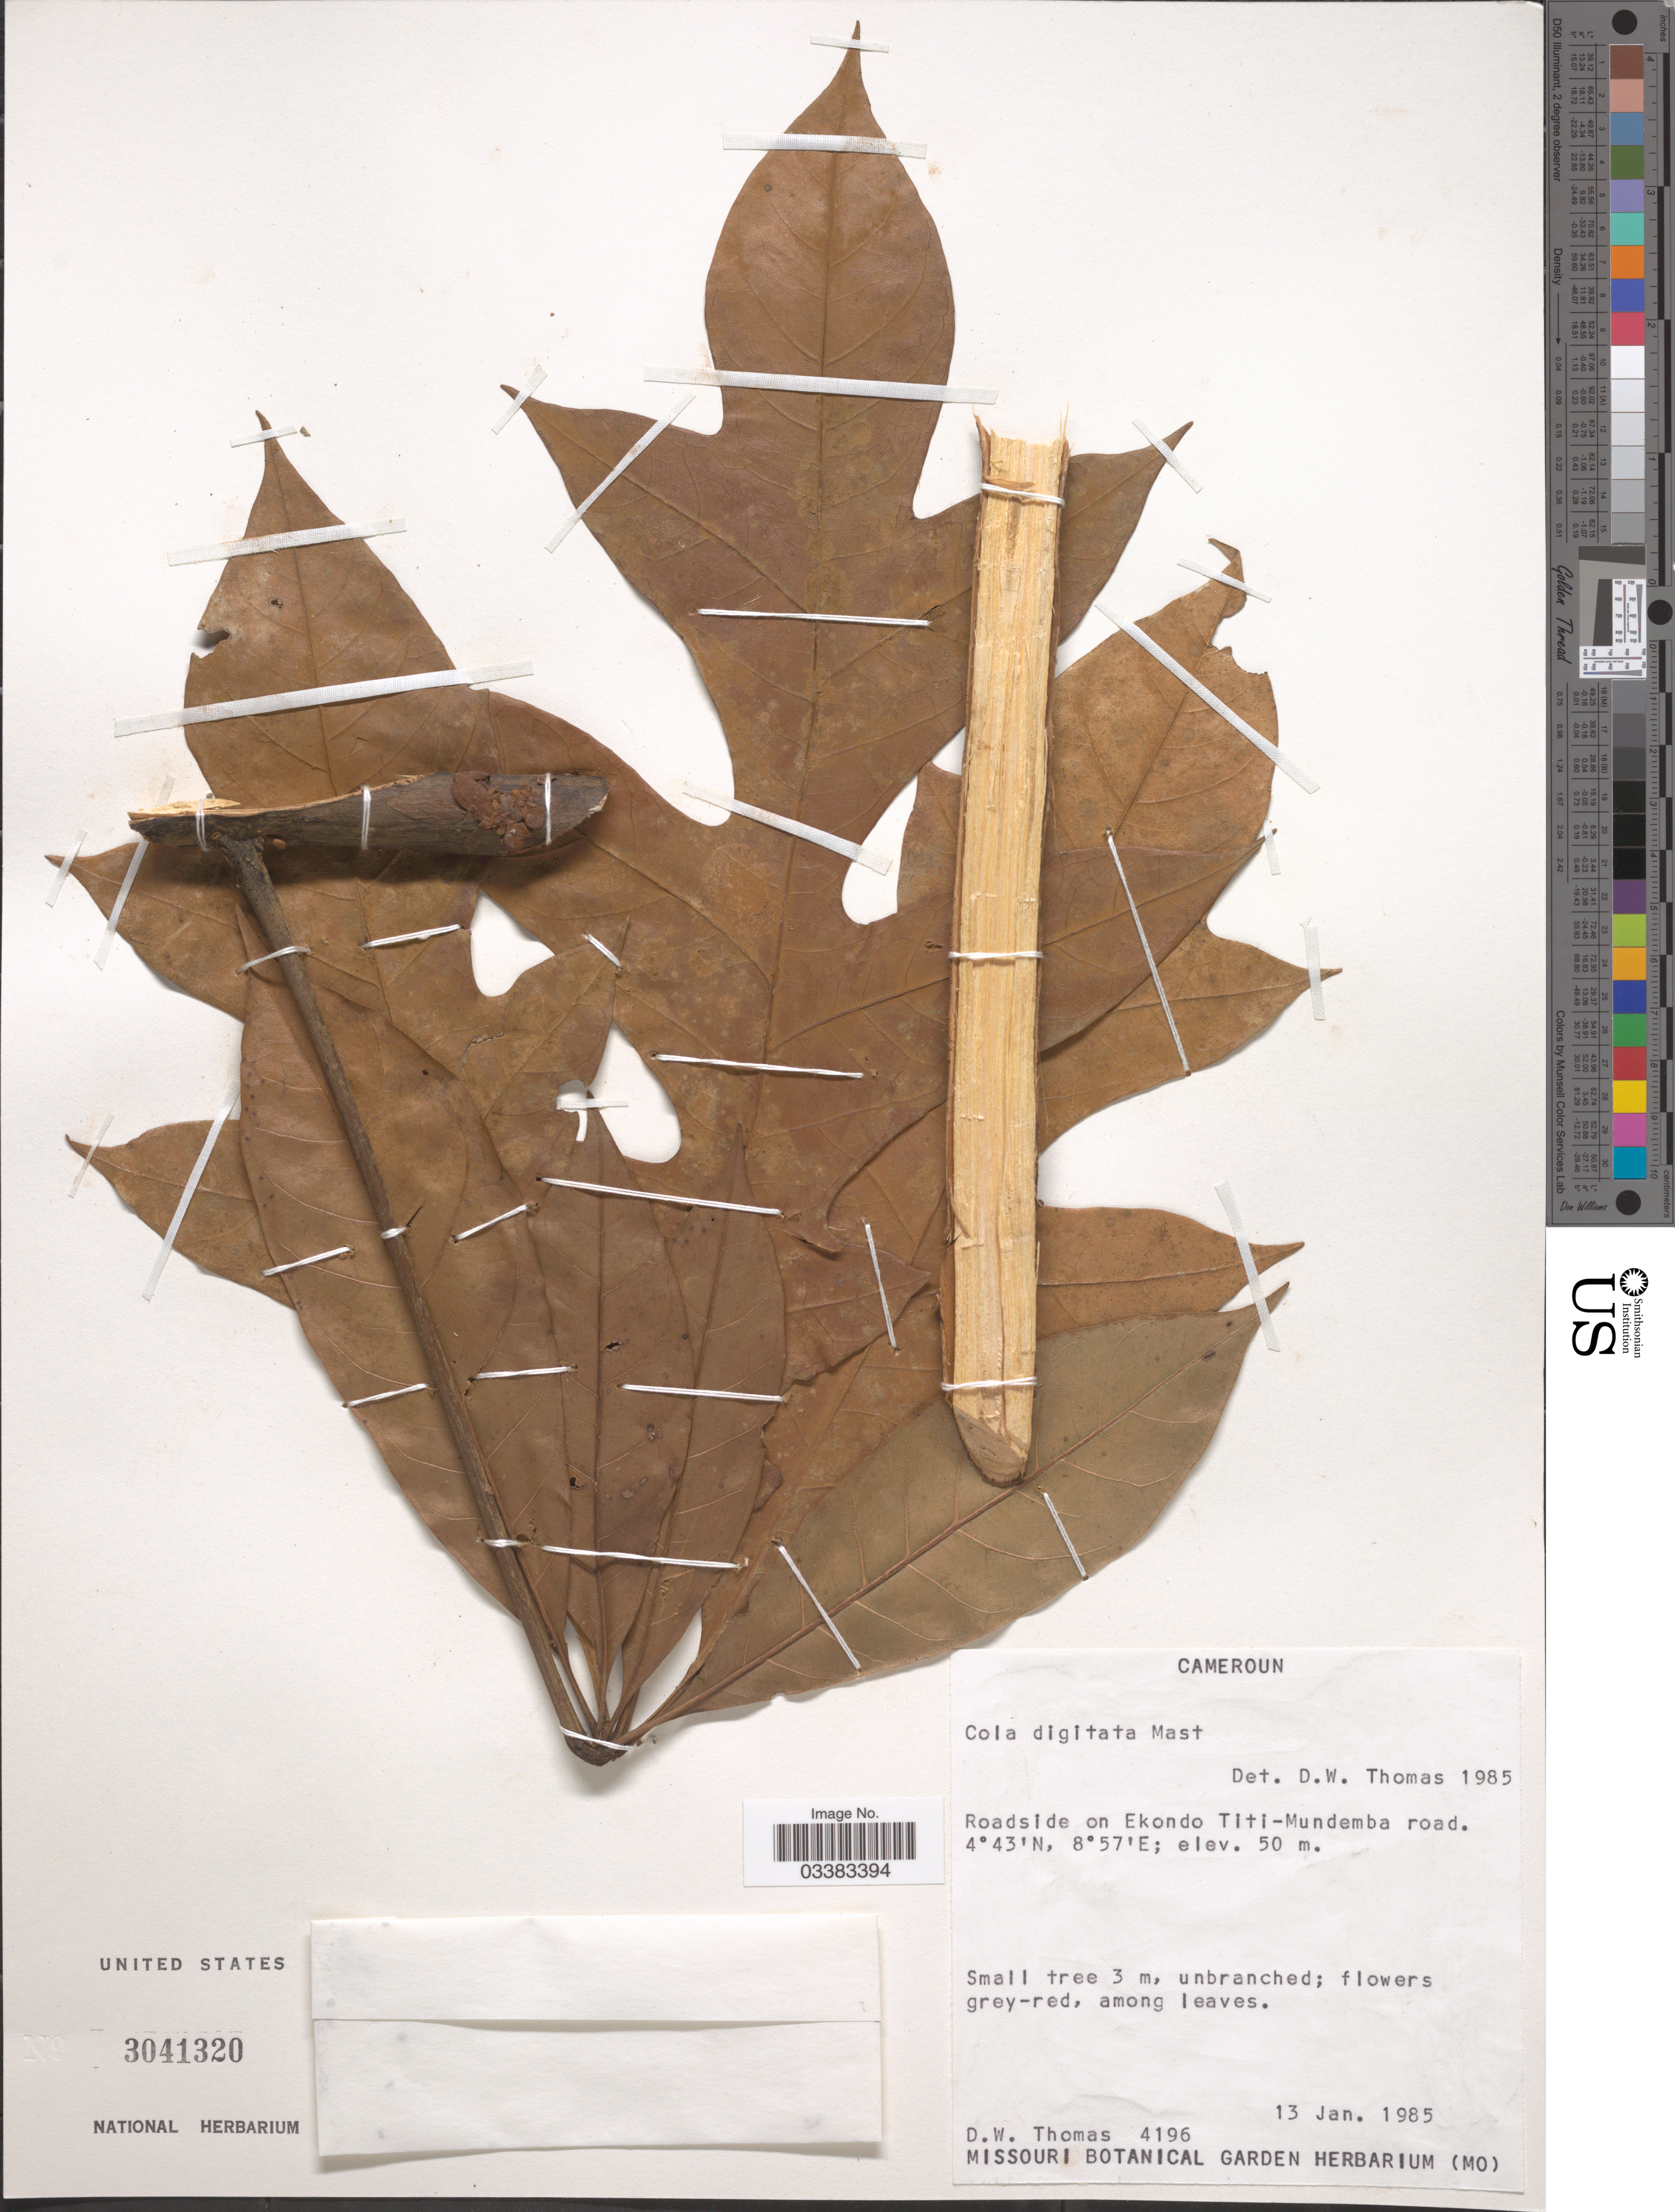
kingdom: Plantae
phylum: Tracheophyta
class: Magnoliopsida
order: Malvales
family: Malvaceae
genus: Cola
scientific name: Cola digitata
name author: Mast.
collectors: D. W. Thomas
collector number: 4196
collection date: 1985-01-13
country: Cameroon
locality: Roadside on Ekondo Titi-Mundemba road.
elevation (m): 50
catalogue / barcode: US 3041320